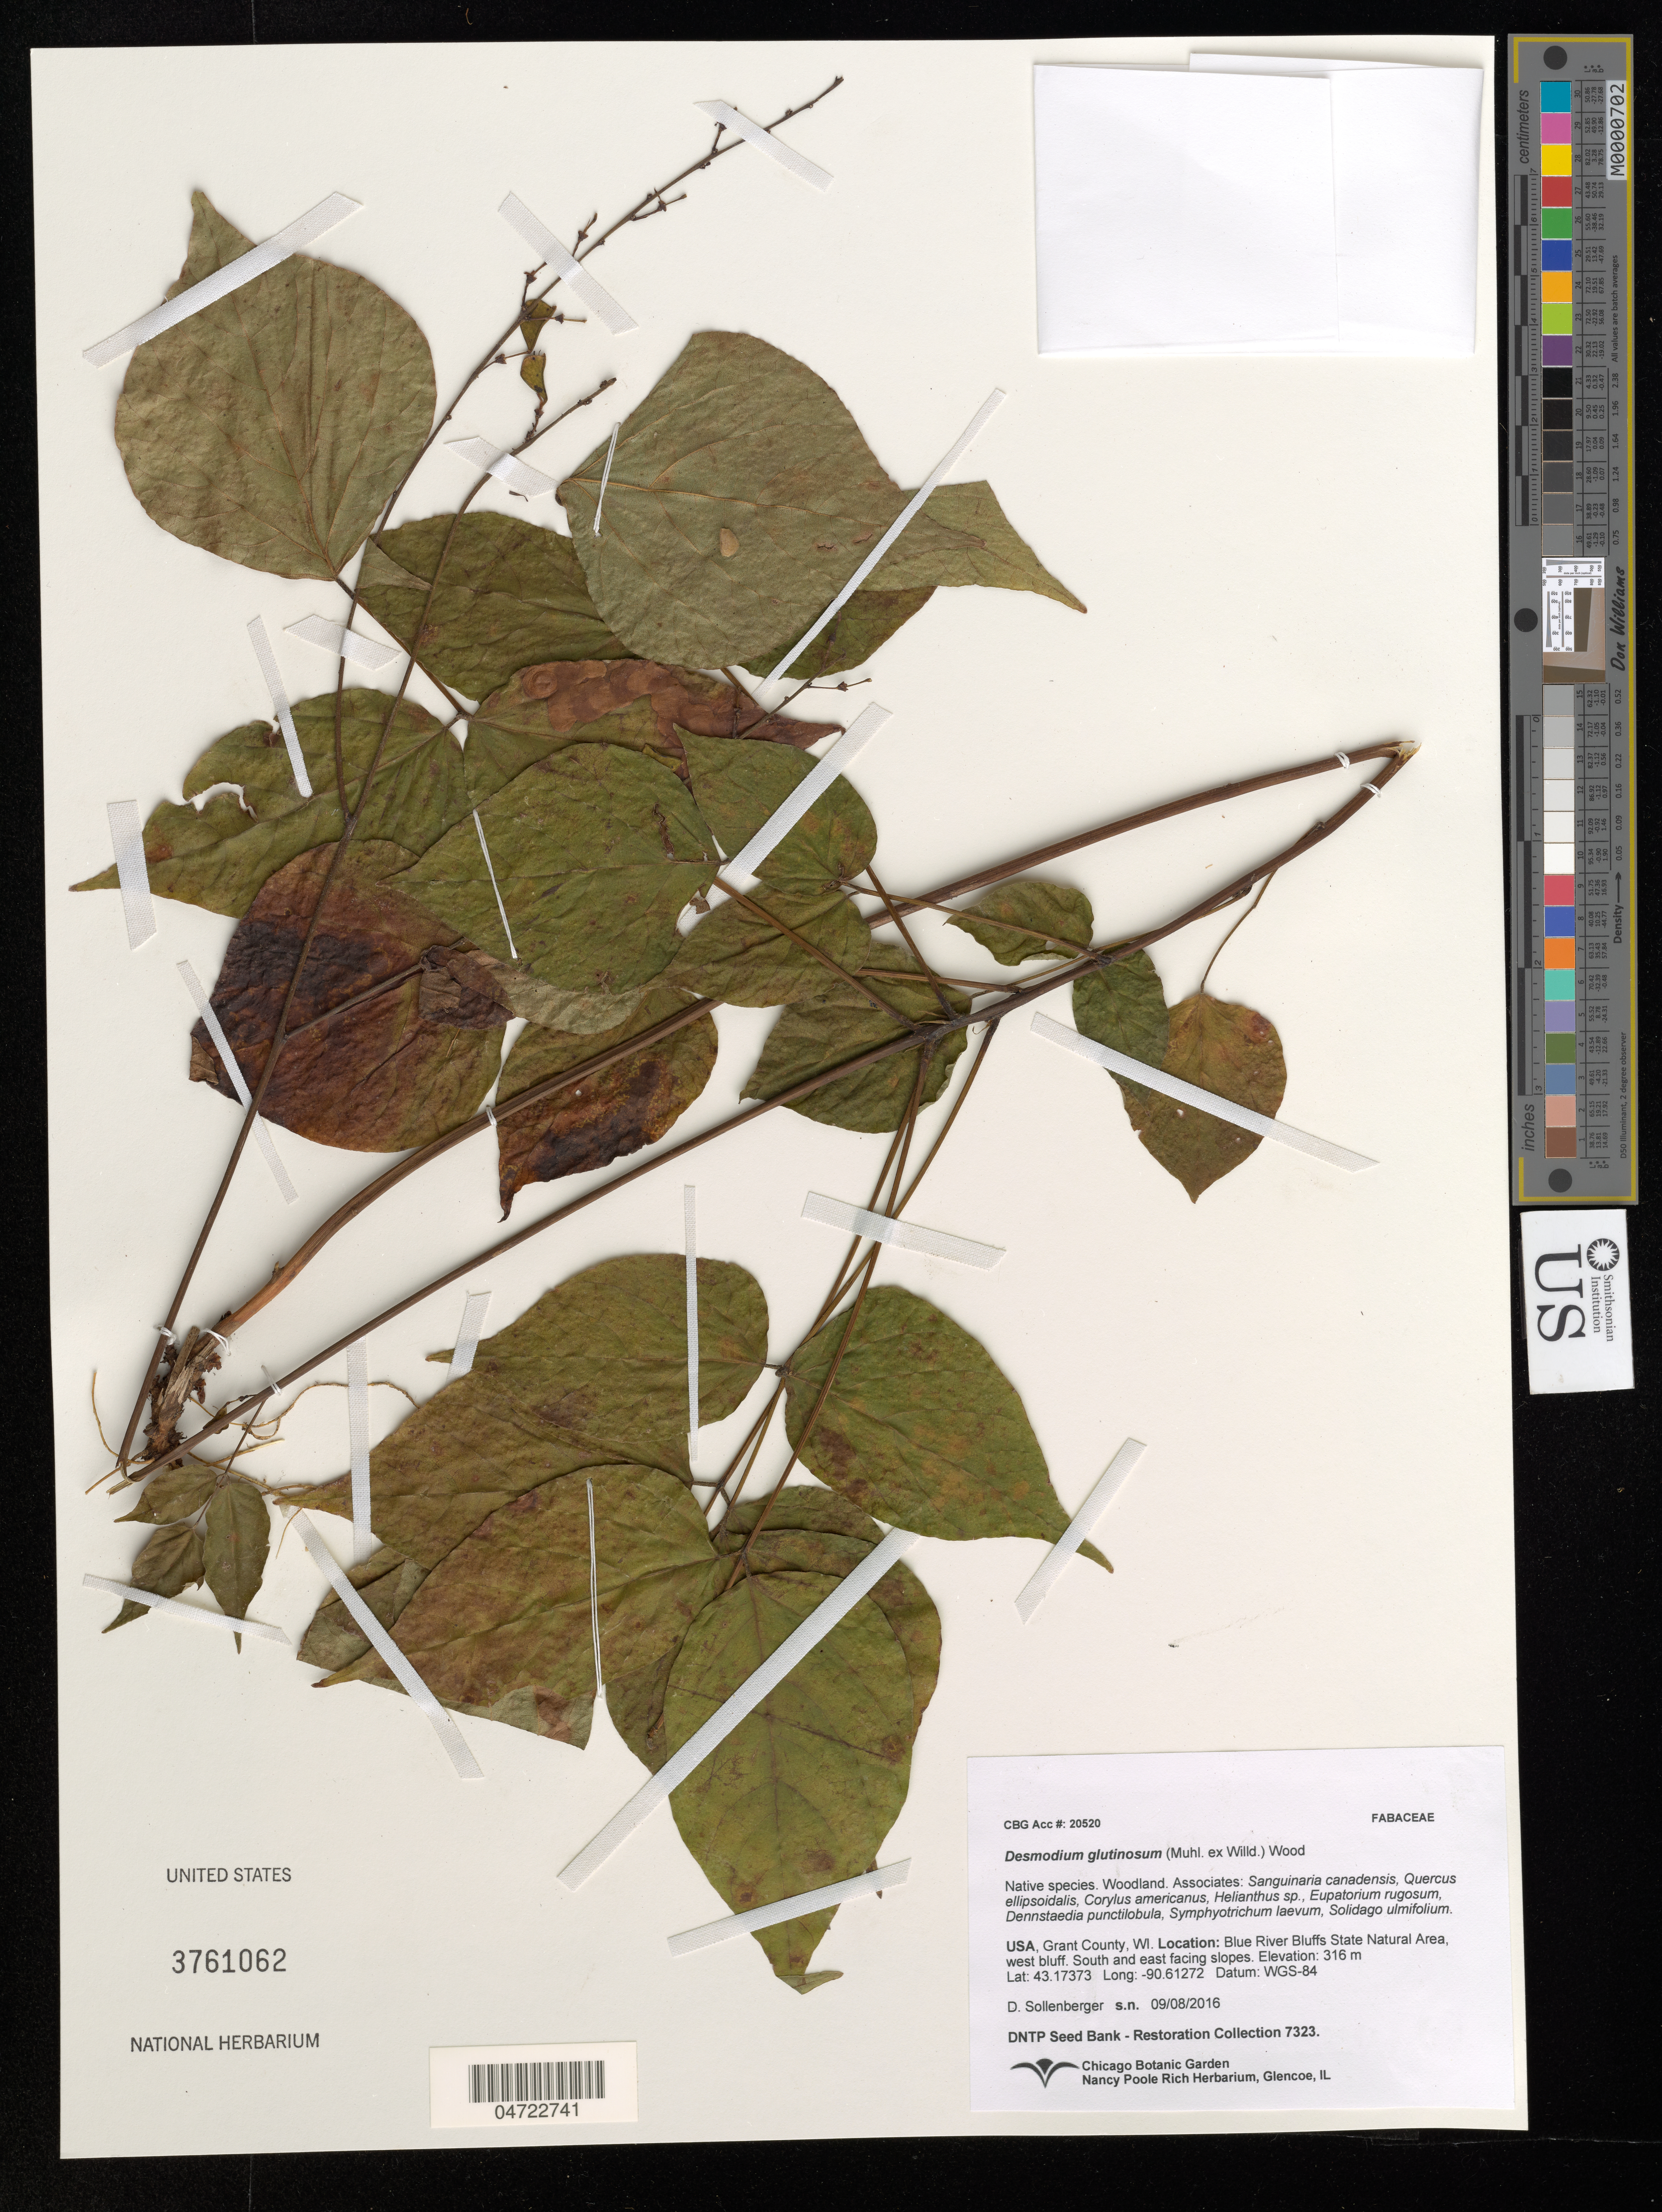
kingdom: Plantae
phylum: Tracheophyta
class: Magnoliopsida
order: Fabales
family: Fabaceae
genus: Desmodium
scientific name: Desmodium glutinosum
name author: (Muhl.) Alph. Wood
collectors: D. Sollenberger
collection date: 2016-09-08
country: United States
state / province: Wisconsin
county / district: Grant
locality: Grant County. Blue River Bluffs State Natural Area, west bluff. South and east facing slopes.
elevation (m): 316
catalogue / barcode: US 3761062